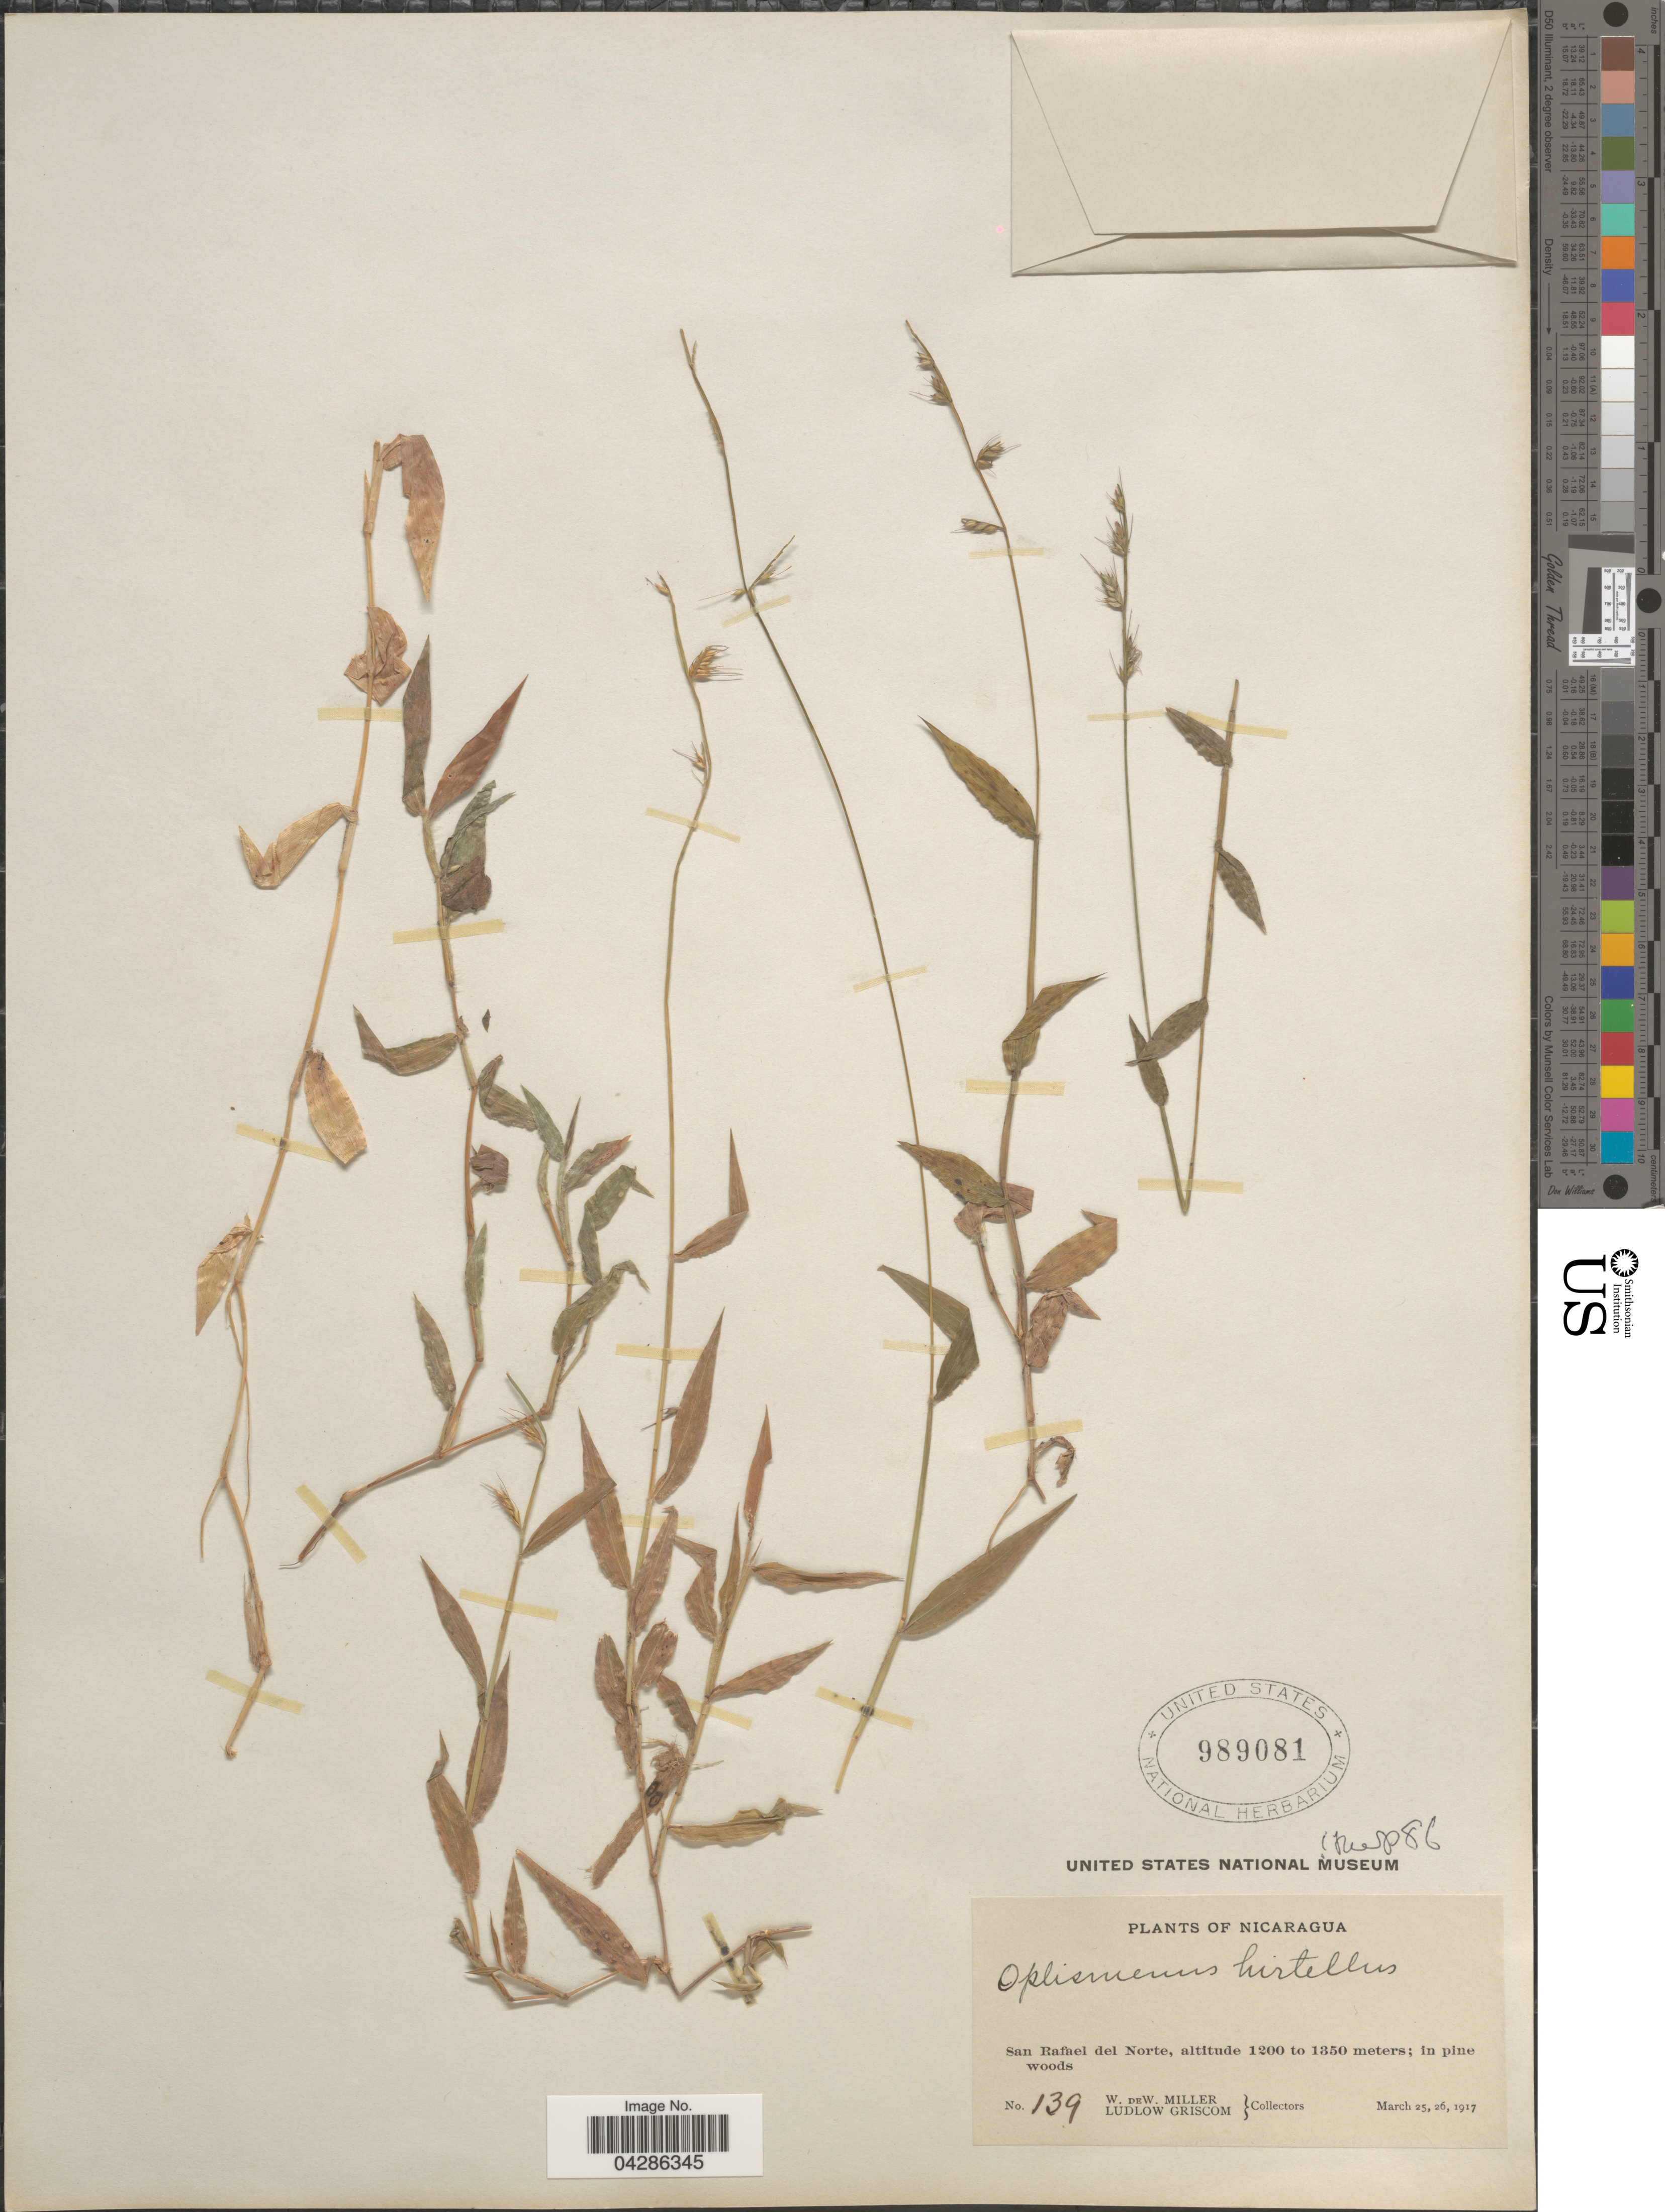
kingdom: Plantae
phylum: Tracheophyta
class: Liliopsida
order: Poales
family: Poaceae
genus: Oplismenus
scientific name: Oplismenus hirtellus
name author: (L.) P. Beauv.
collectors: W. W. Miller & L. Griscom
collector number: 139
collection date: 1917-03-25/1917-03-26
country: Nicaragua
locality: San Rafael del Norte.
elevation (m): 1200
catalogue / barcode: US 989081